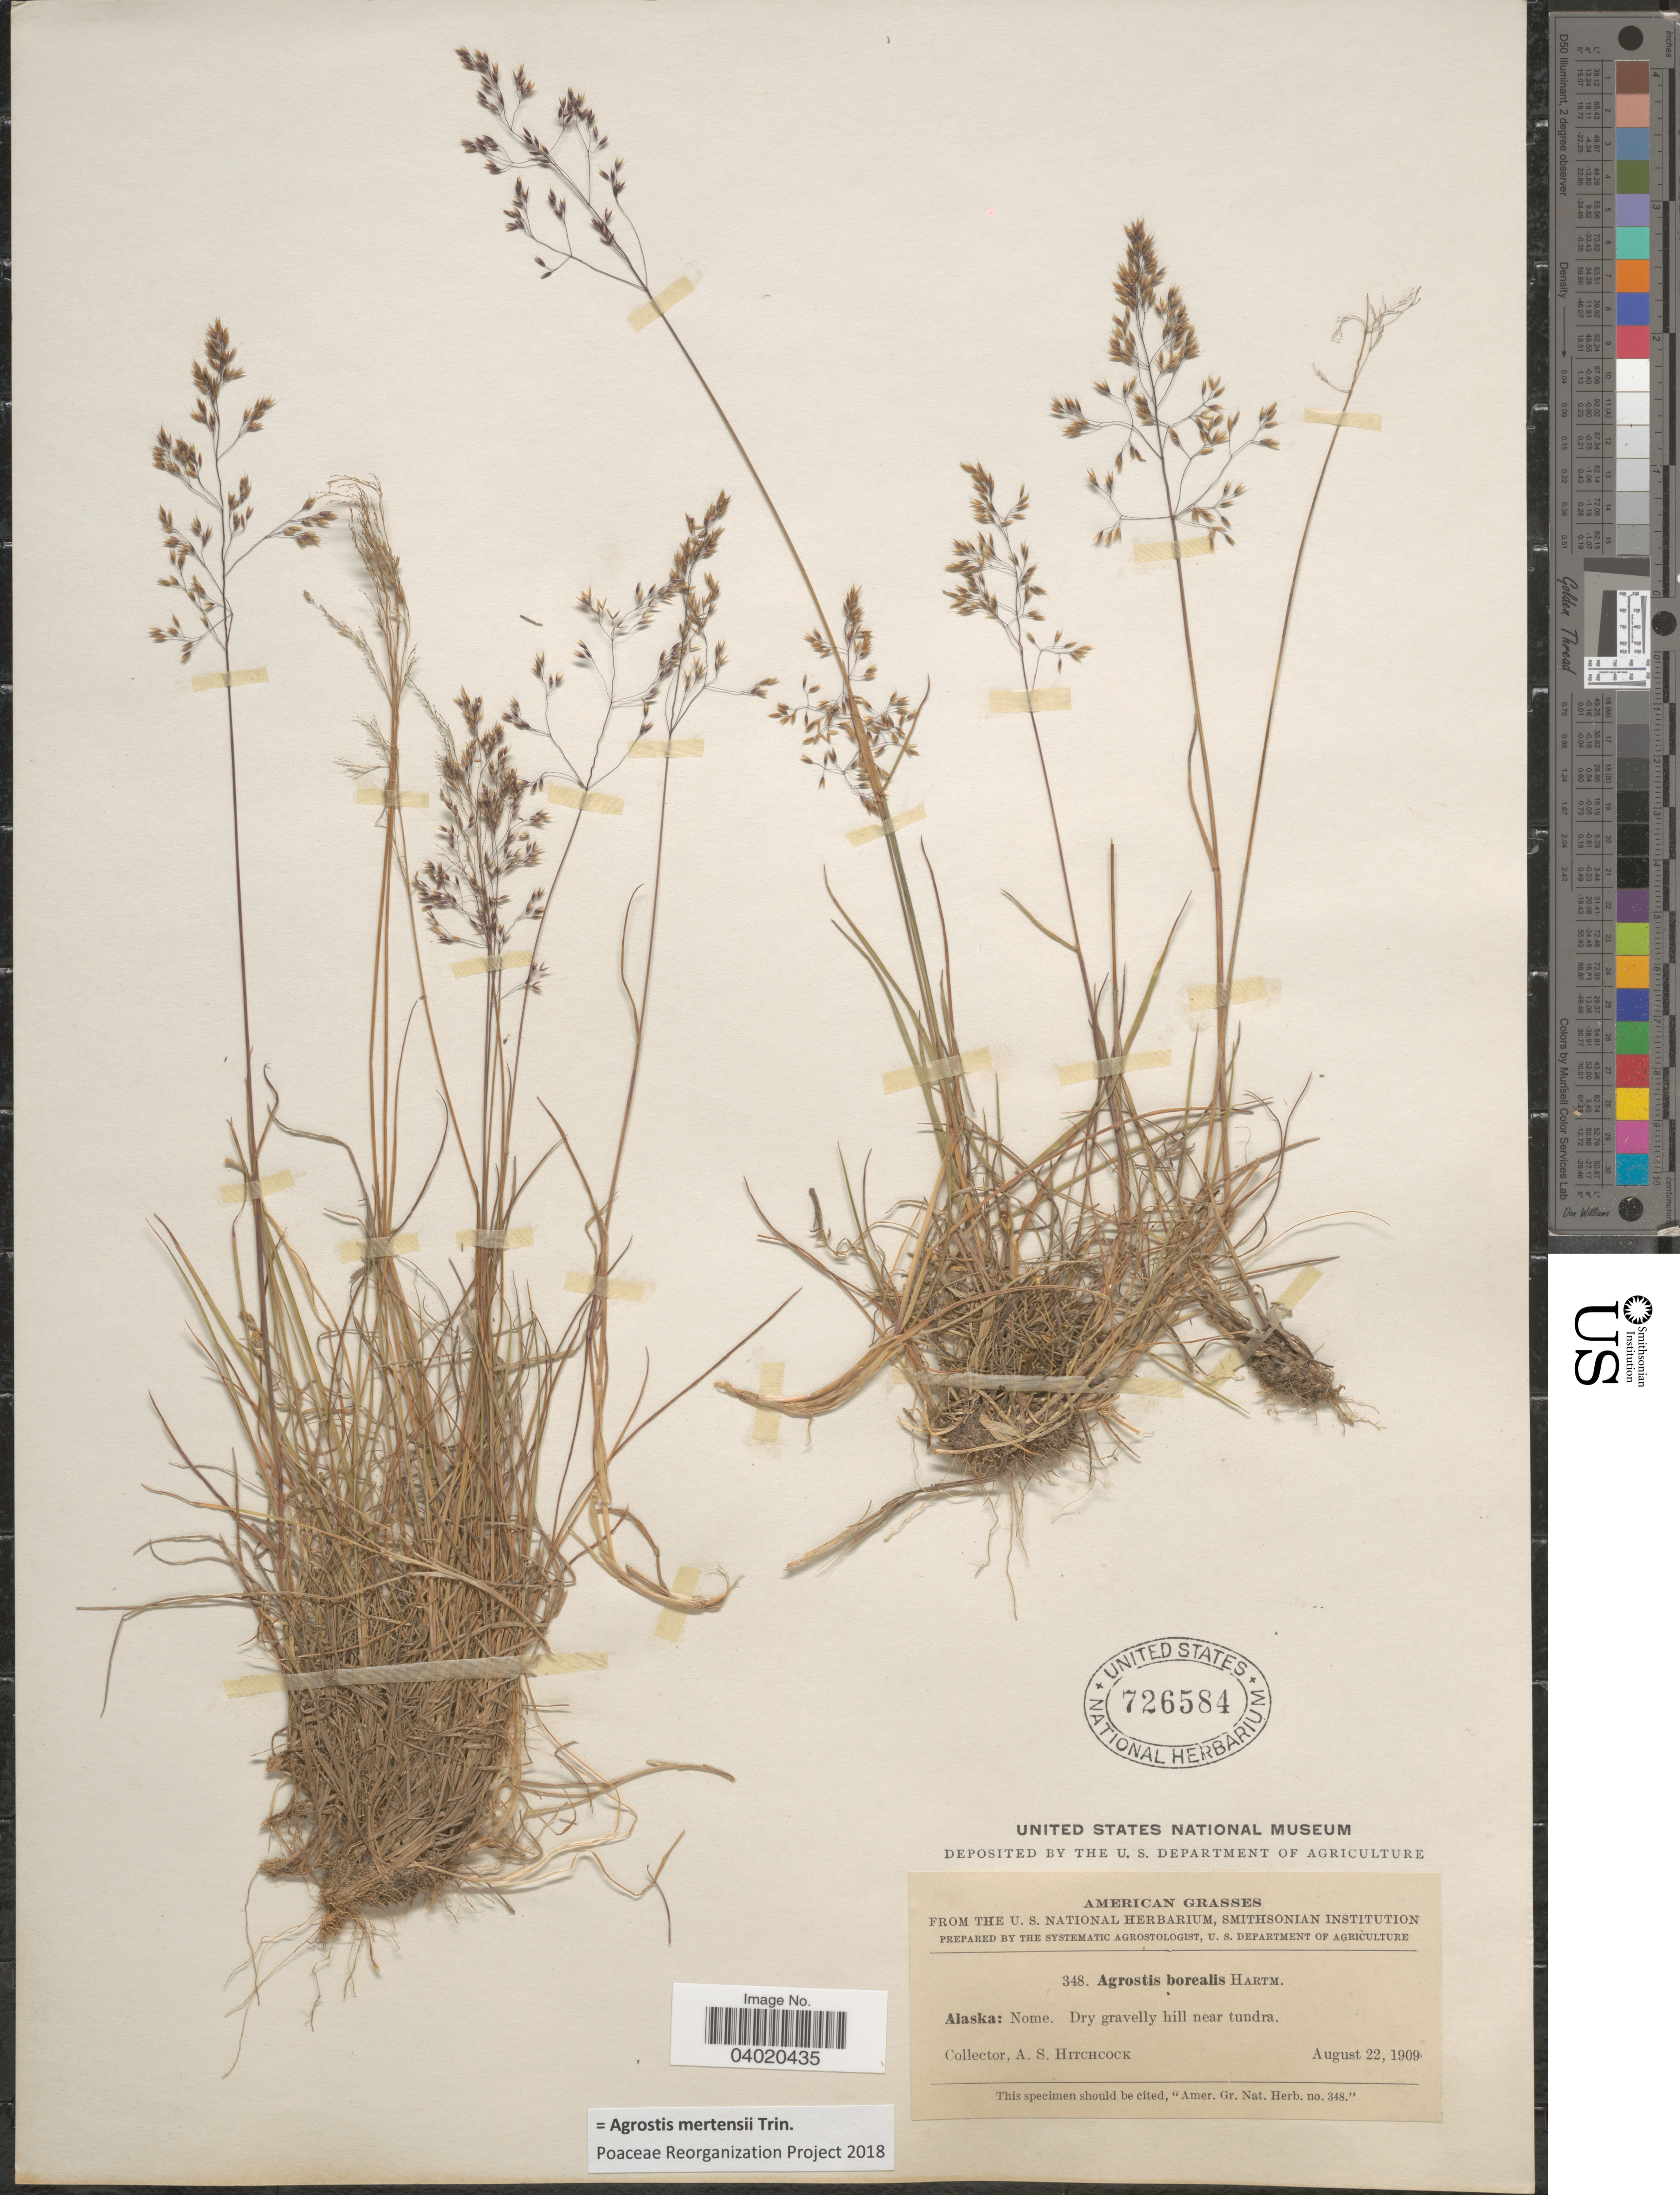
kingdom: Plantae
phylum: Tracheophyta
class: Liliopsida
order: Poales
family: Poaceae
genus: Agrostis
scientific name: Agrostis mertensii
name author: Trin.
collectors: A. S. Hitchcock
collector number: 348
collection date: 1909-08-22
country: United States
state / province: Alaska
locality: Nome.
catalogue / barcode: US 726584